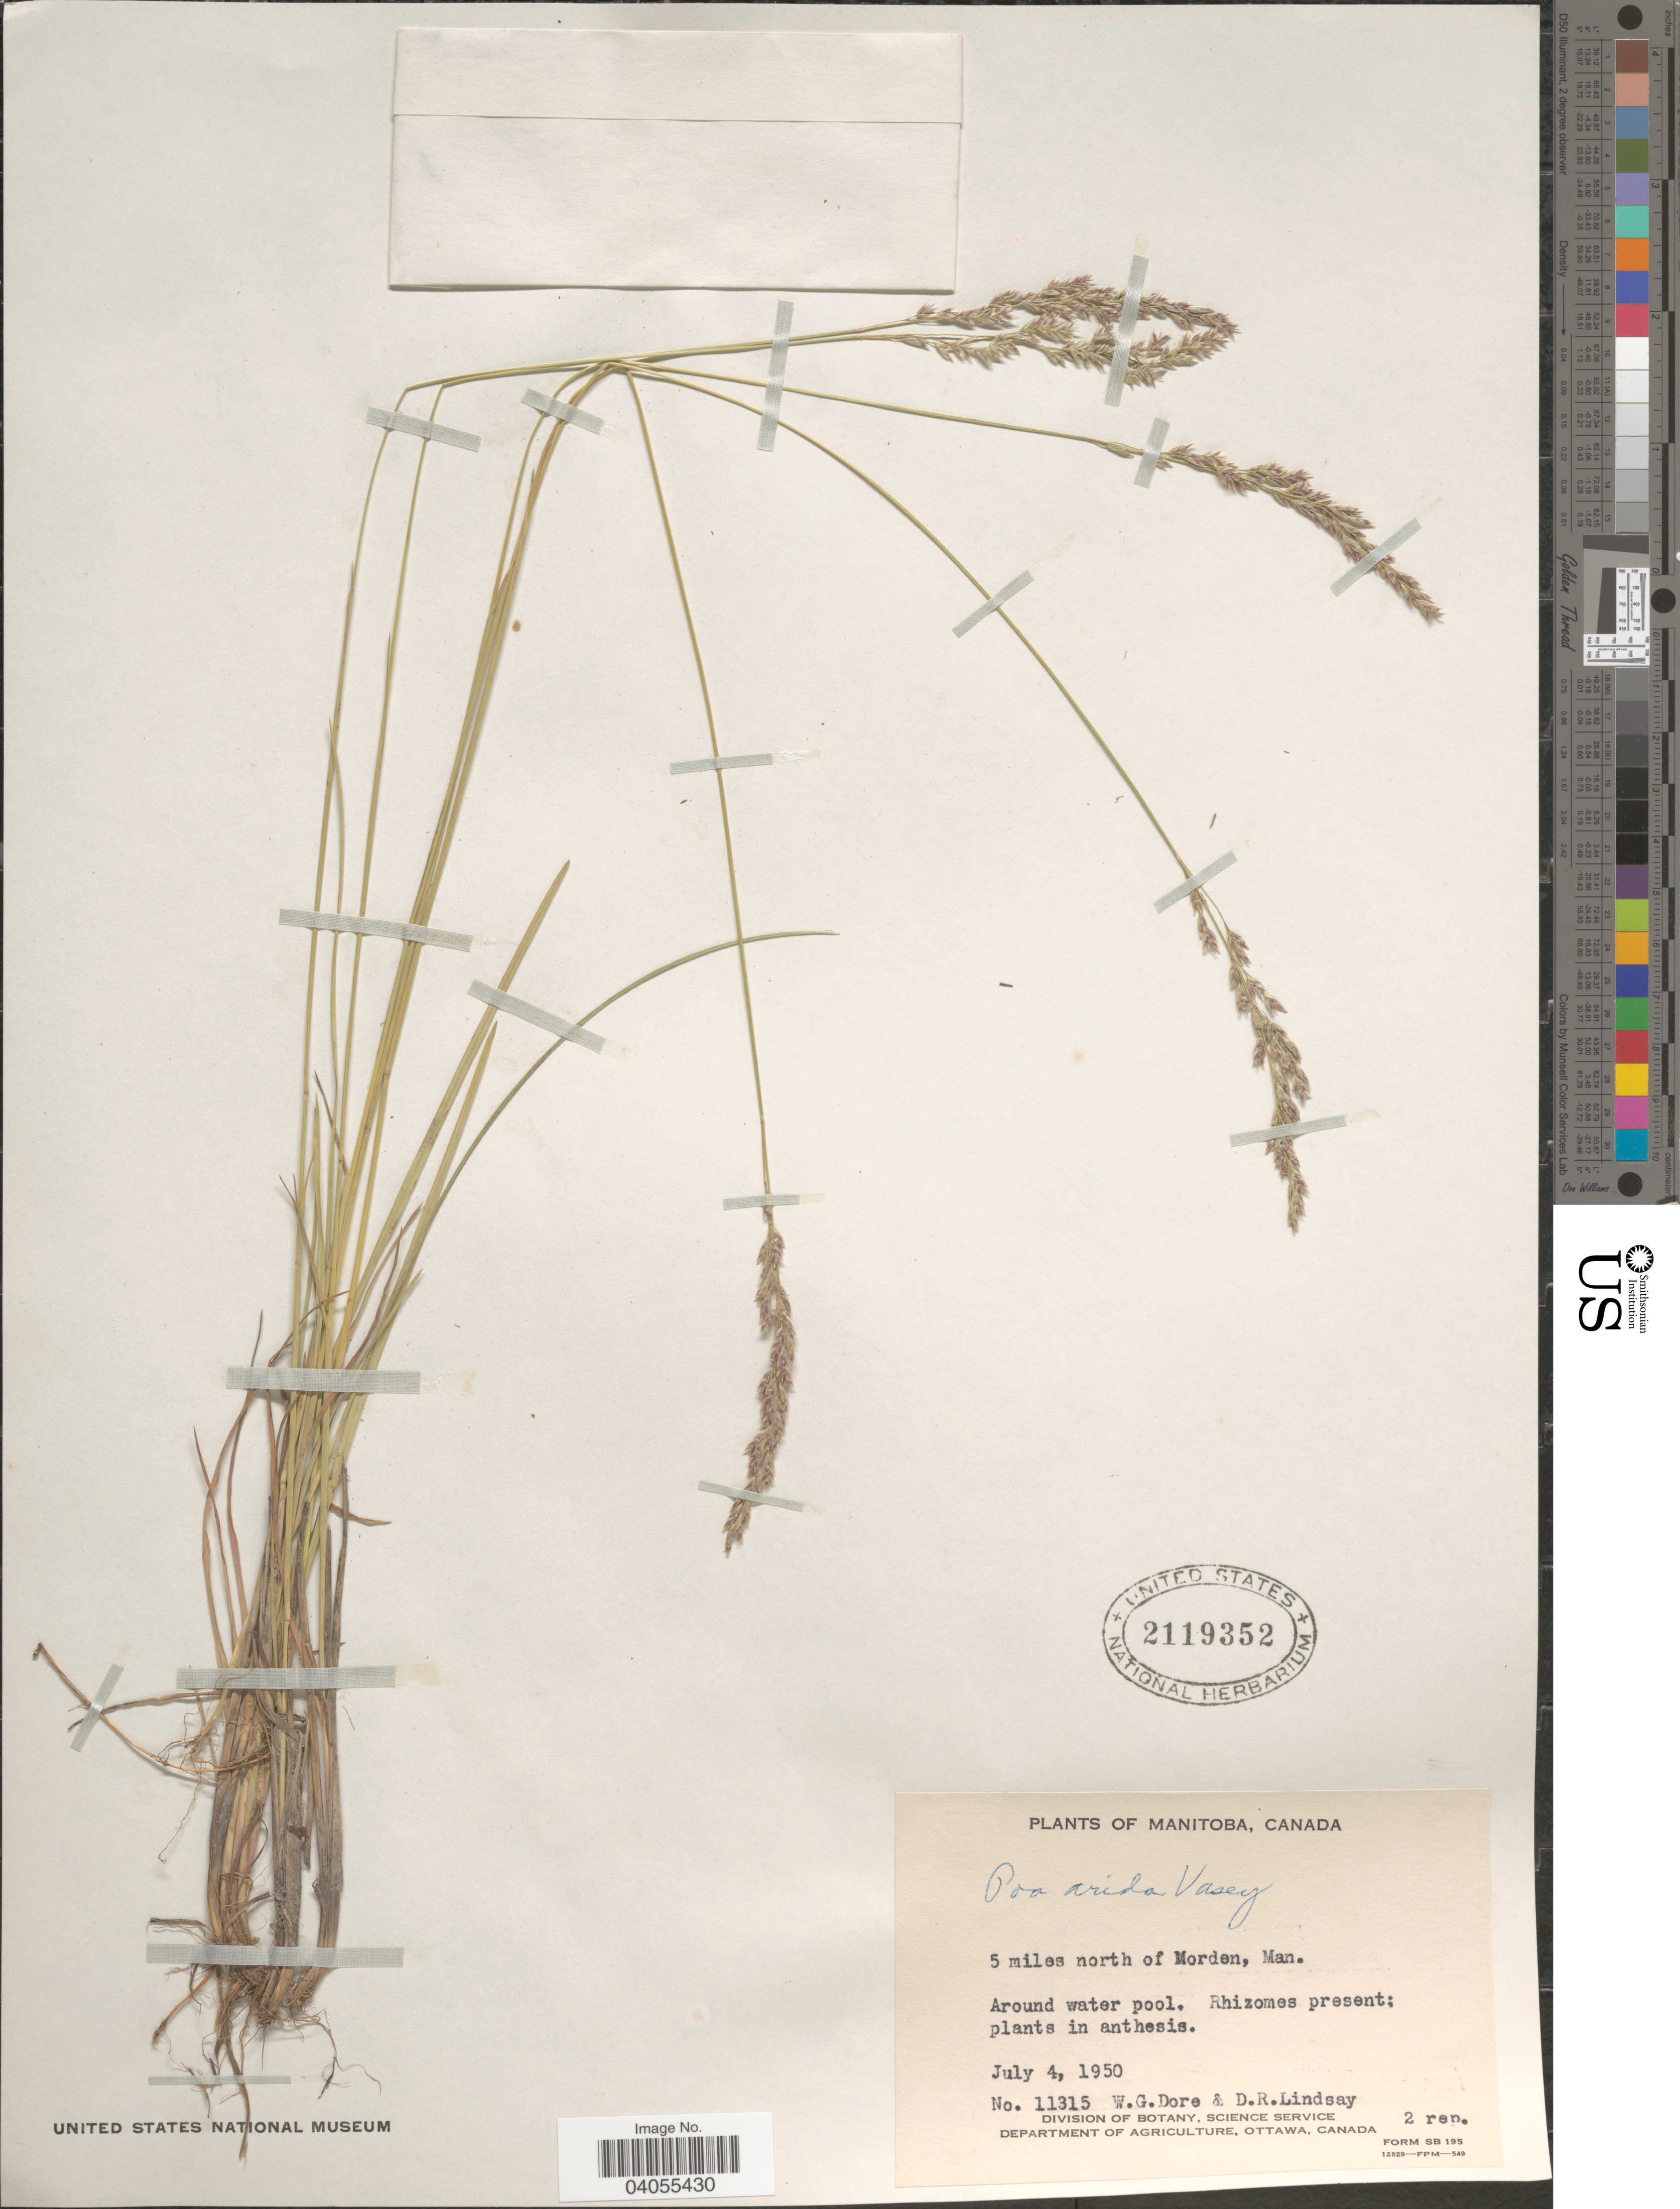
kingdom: Plantae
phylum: Tracheophyta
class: Liliopsida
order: Poales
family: Poaceae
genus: Poa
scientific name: Poa arida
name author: Vasey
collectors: W. Dore & D. Lindsay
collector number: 11315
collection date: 1950-07-04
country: Canada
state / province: Manitoba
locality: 5 miles north of Morden.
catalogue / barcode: US 2119352